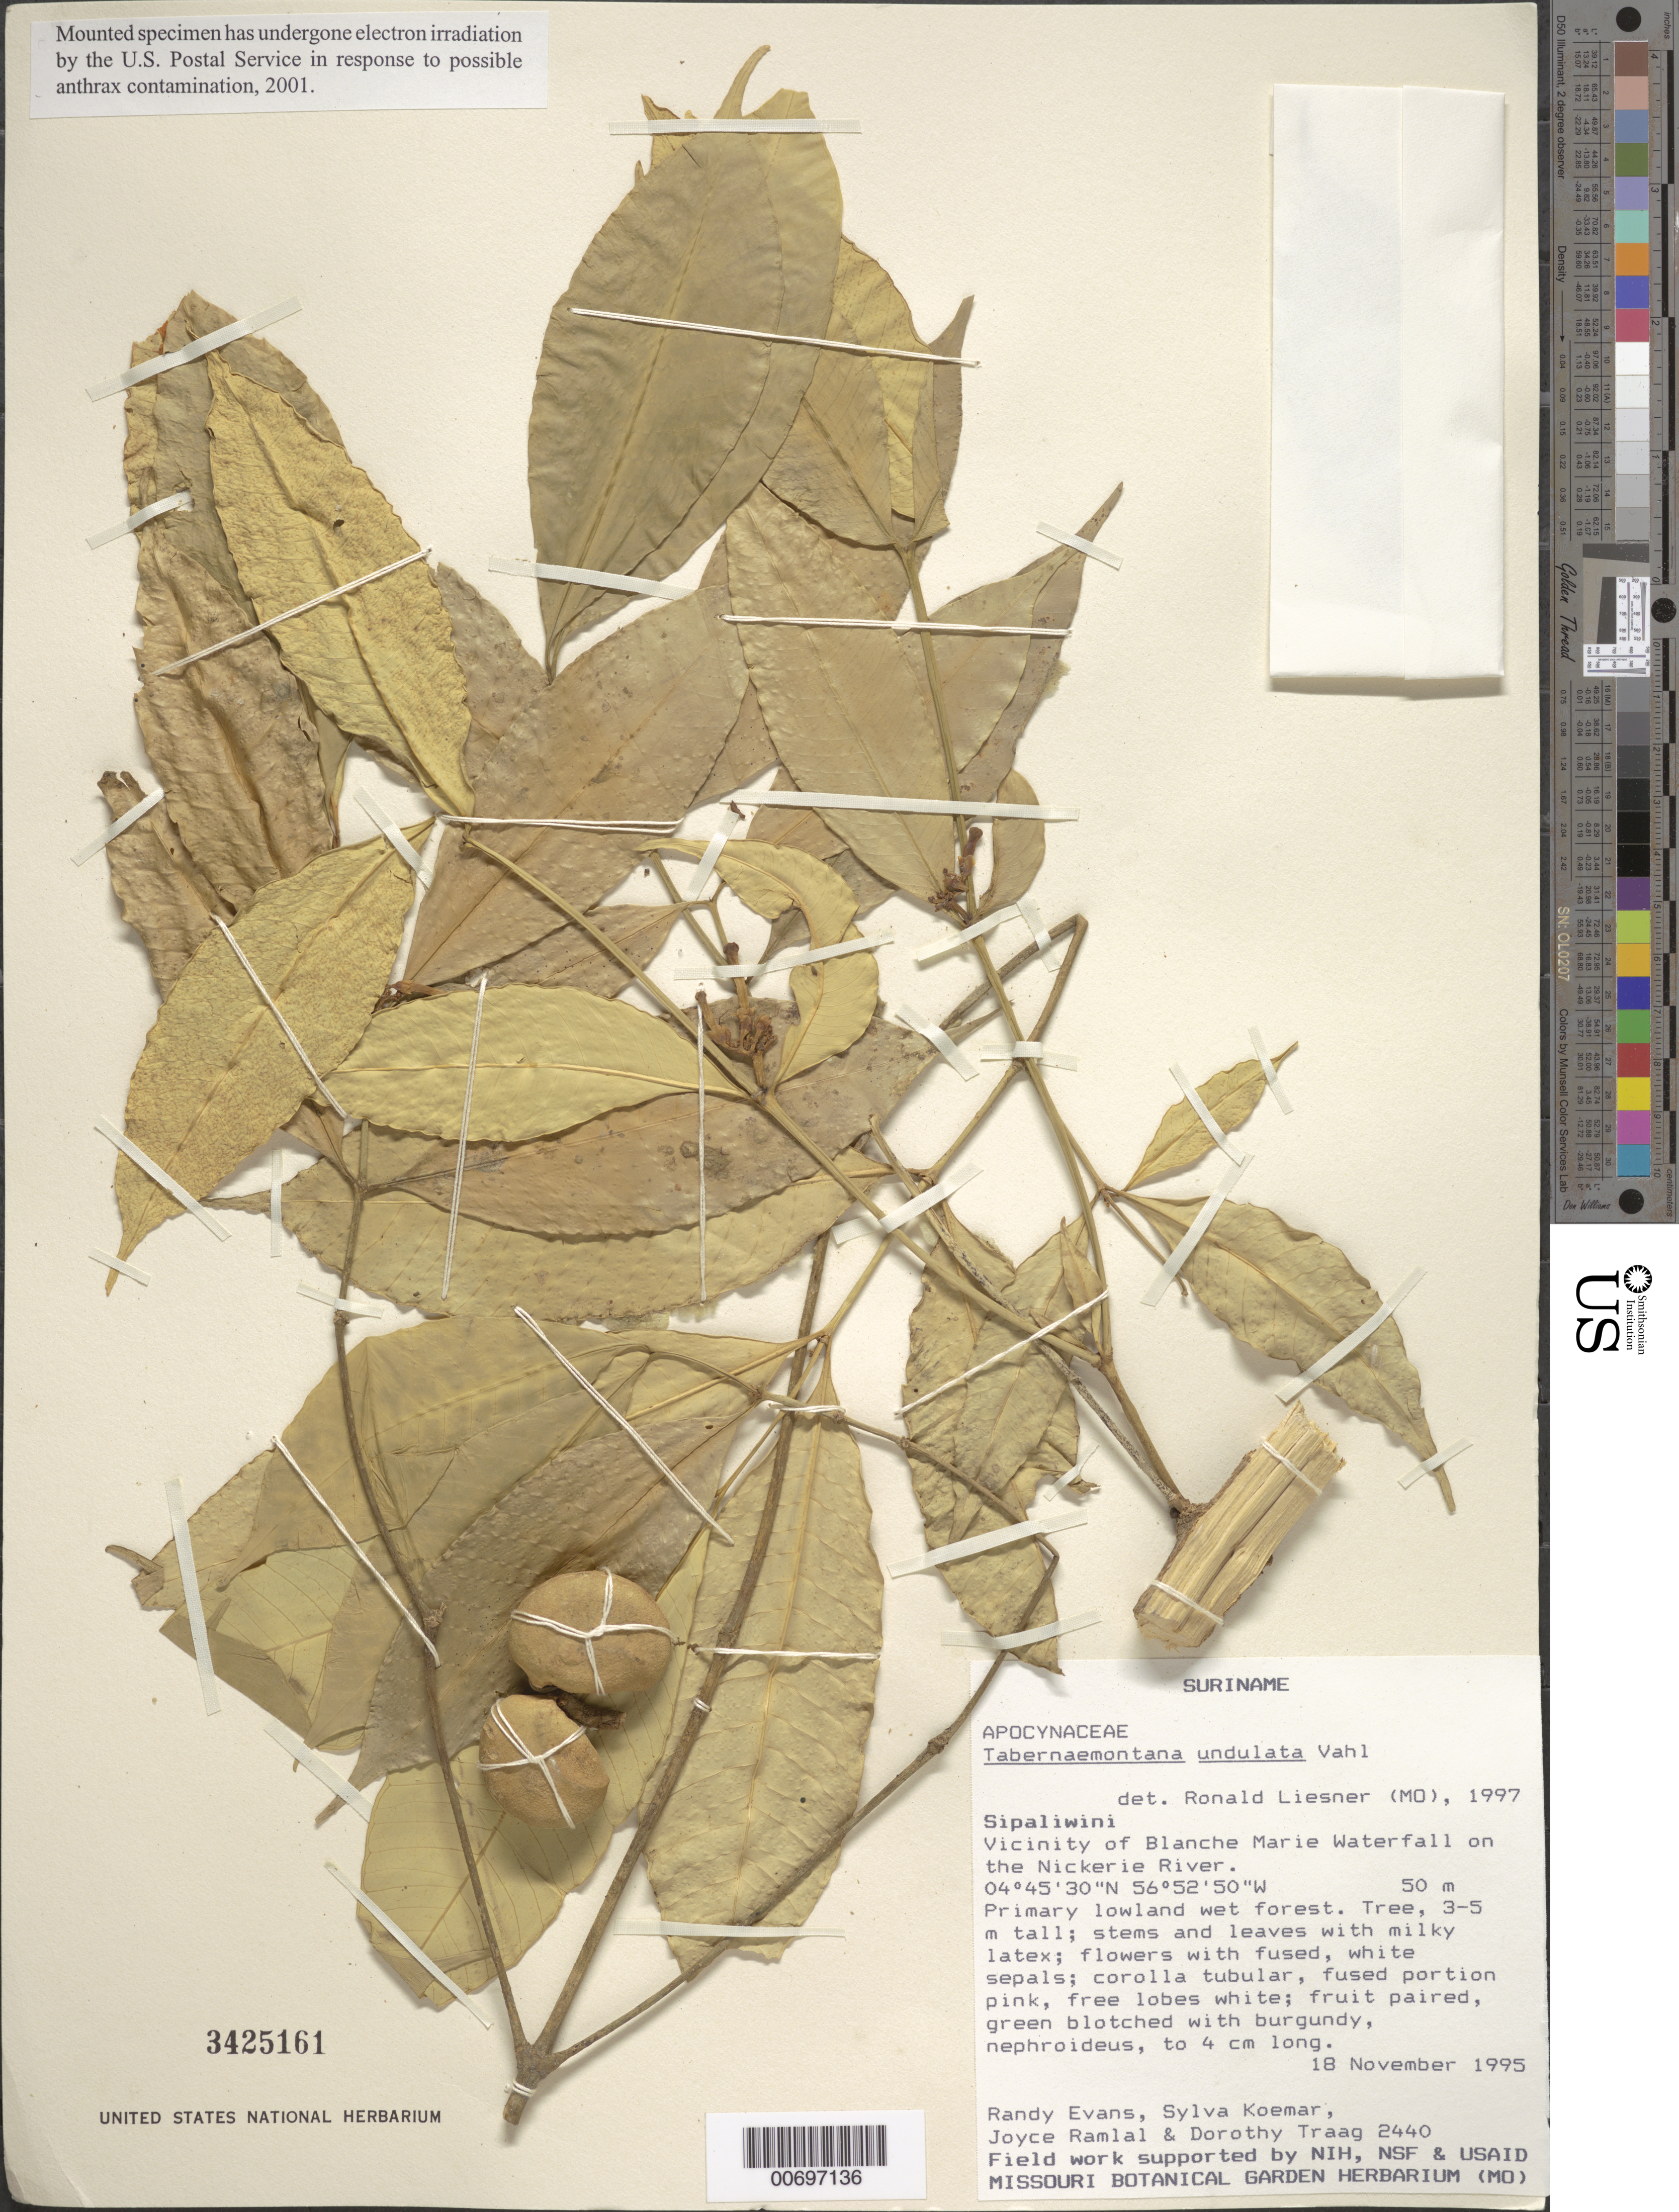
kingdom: Plantae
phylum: Tracheophyta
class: Magnoliopsida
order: Gentianales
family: Apocynaceae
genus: Tabernaemontana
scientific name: Tabernaemontana undulata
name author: Vahl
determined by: Liesner, R. L.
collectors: R. Evans, S. Koemar, J. Ramlal & D. Traag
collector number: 2440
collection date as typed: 18-Nov-95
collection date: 1995-11-18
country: Suriname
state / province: Sipaliwini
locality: Blanche Marie Waterfall, vic., on Nickerie R.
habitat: Primary lowland wet forest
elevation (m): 50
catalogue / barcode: US 3425161